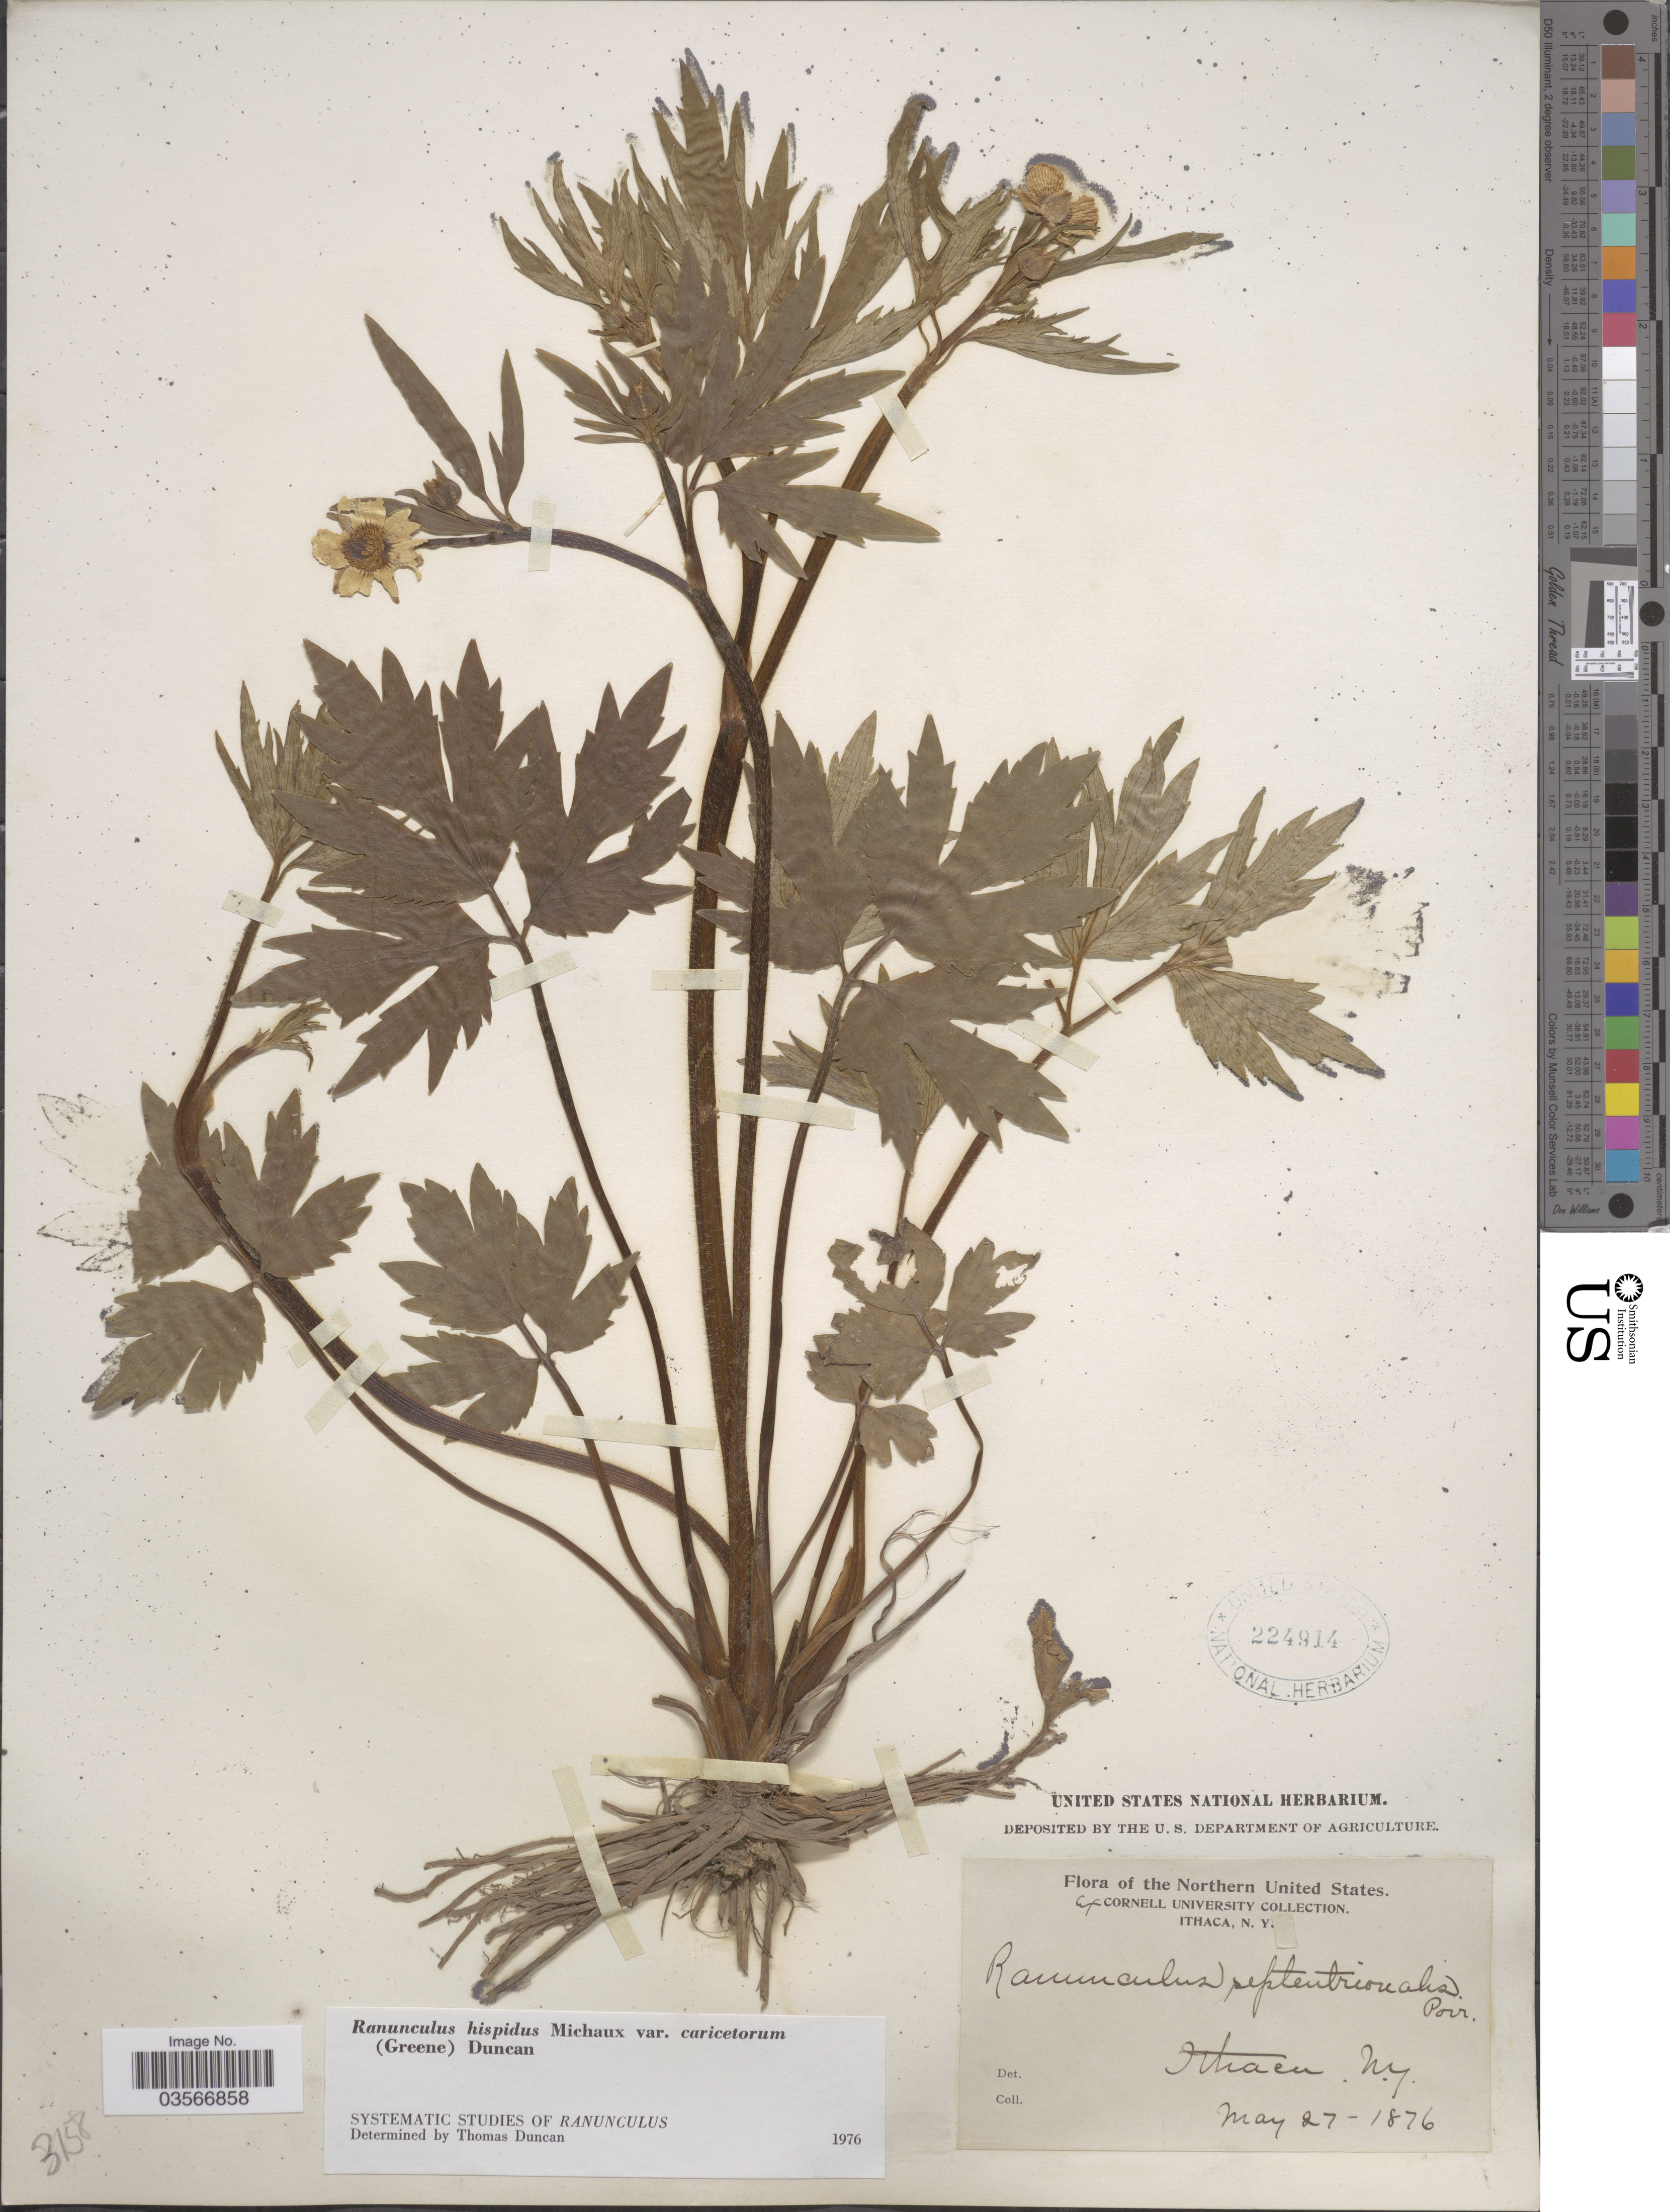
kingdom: Plantae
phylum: Tracheophyta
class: Magnoliopsida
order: Ranunculales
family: Ranunculaceae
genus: Ranunculus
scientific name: Ranunculus hispidus var. caricetorum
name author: Michx.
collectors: Cornell University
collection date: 1876-05-27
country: United States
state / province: New York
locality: The Northern United States. Ithaca.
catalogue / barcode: US 224914